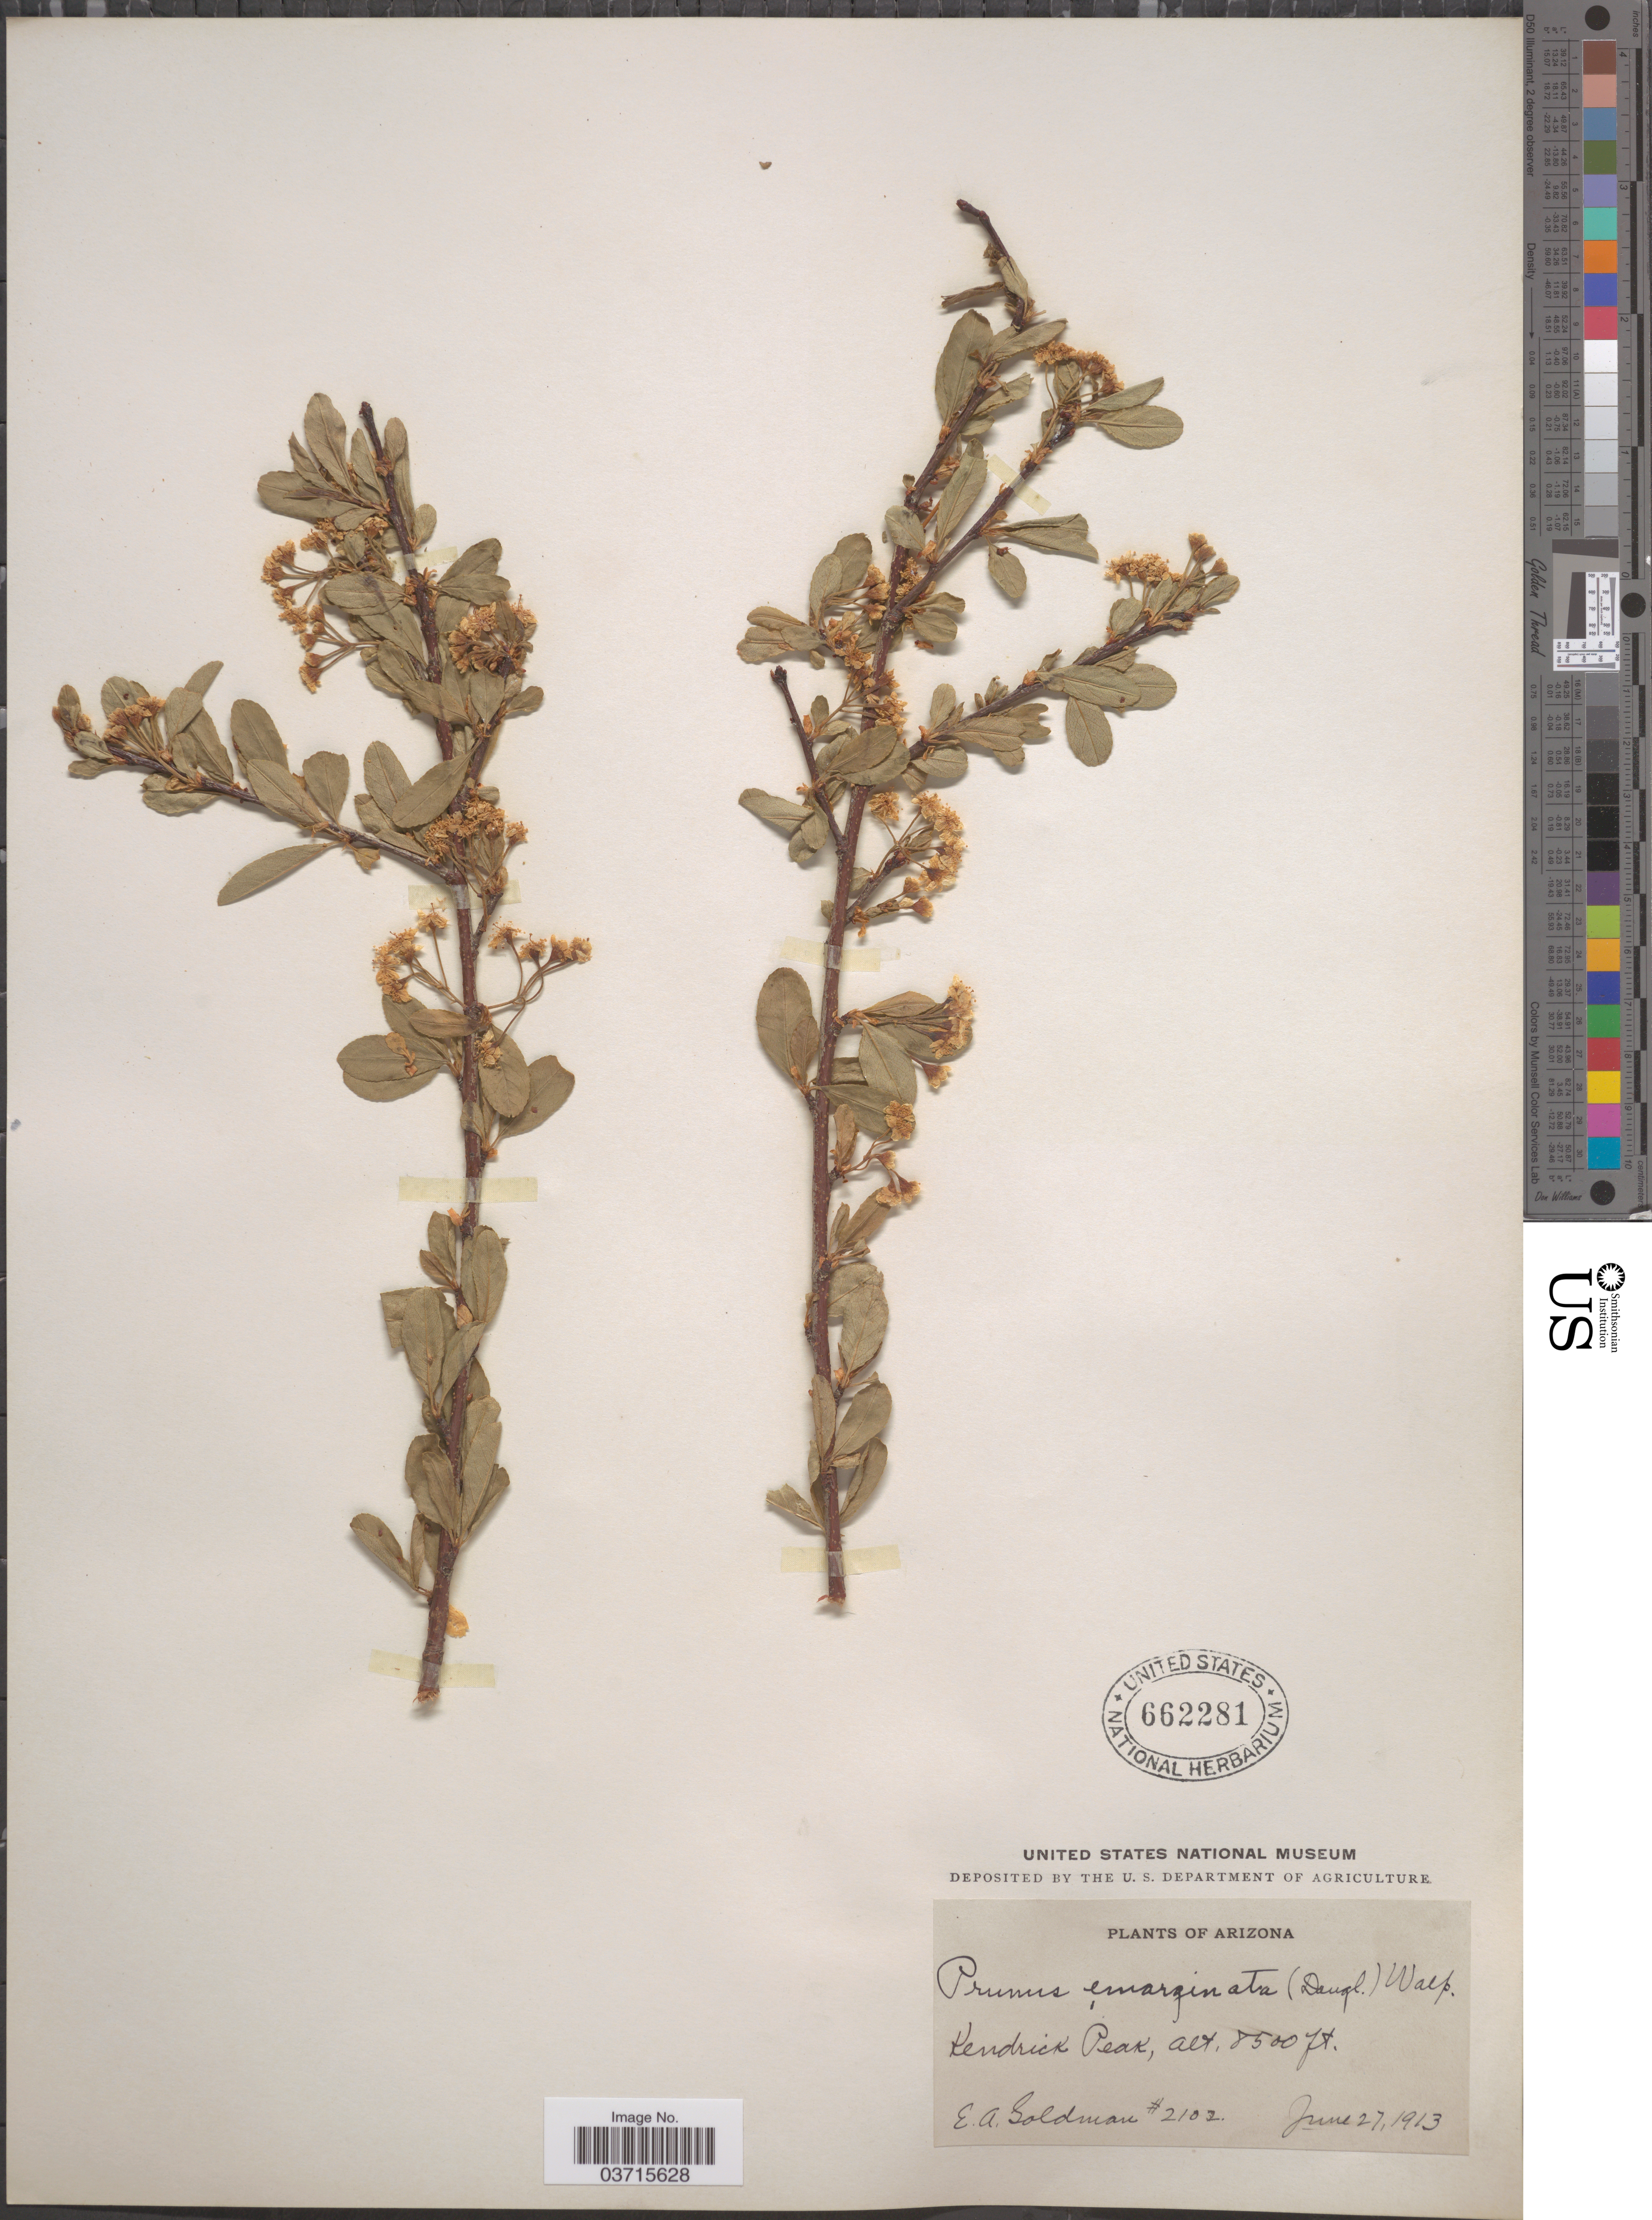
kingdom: Plantae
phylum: Tracheophyta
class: Magnoliopsida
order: Rosales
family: Rosaceae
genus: Prunus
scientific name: Prunus emarginata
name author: (Douglas ex Hook.) Eaton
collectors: E. A. Goldman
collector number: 2102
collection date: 1913-06-27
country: United States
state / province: Arizona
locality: Kendrick Peak.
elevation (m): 2591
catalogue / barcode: US 662281